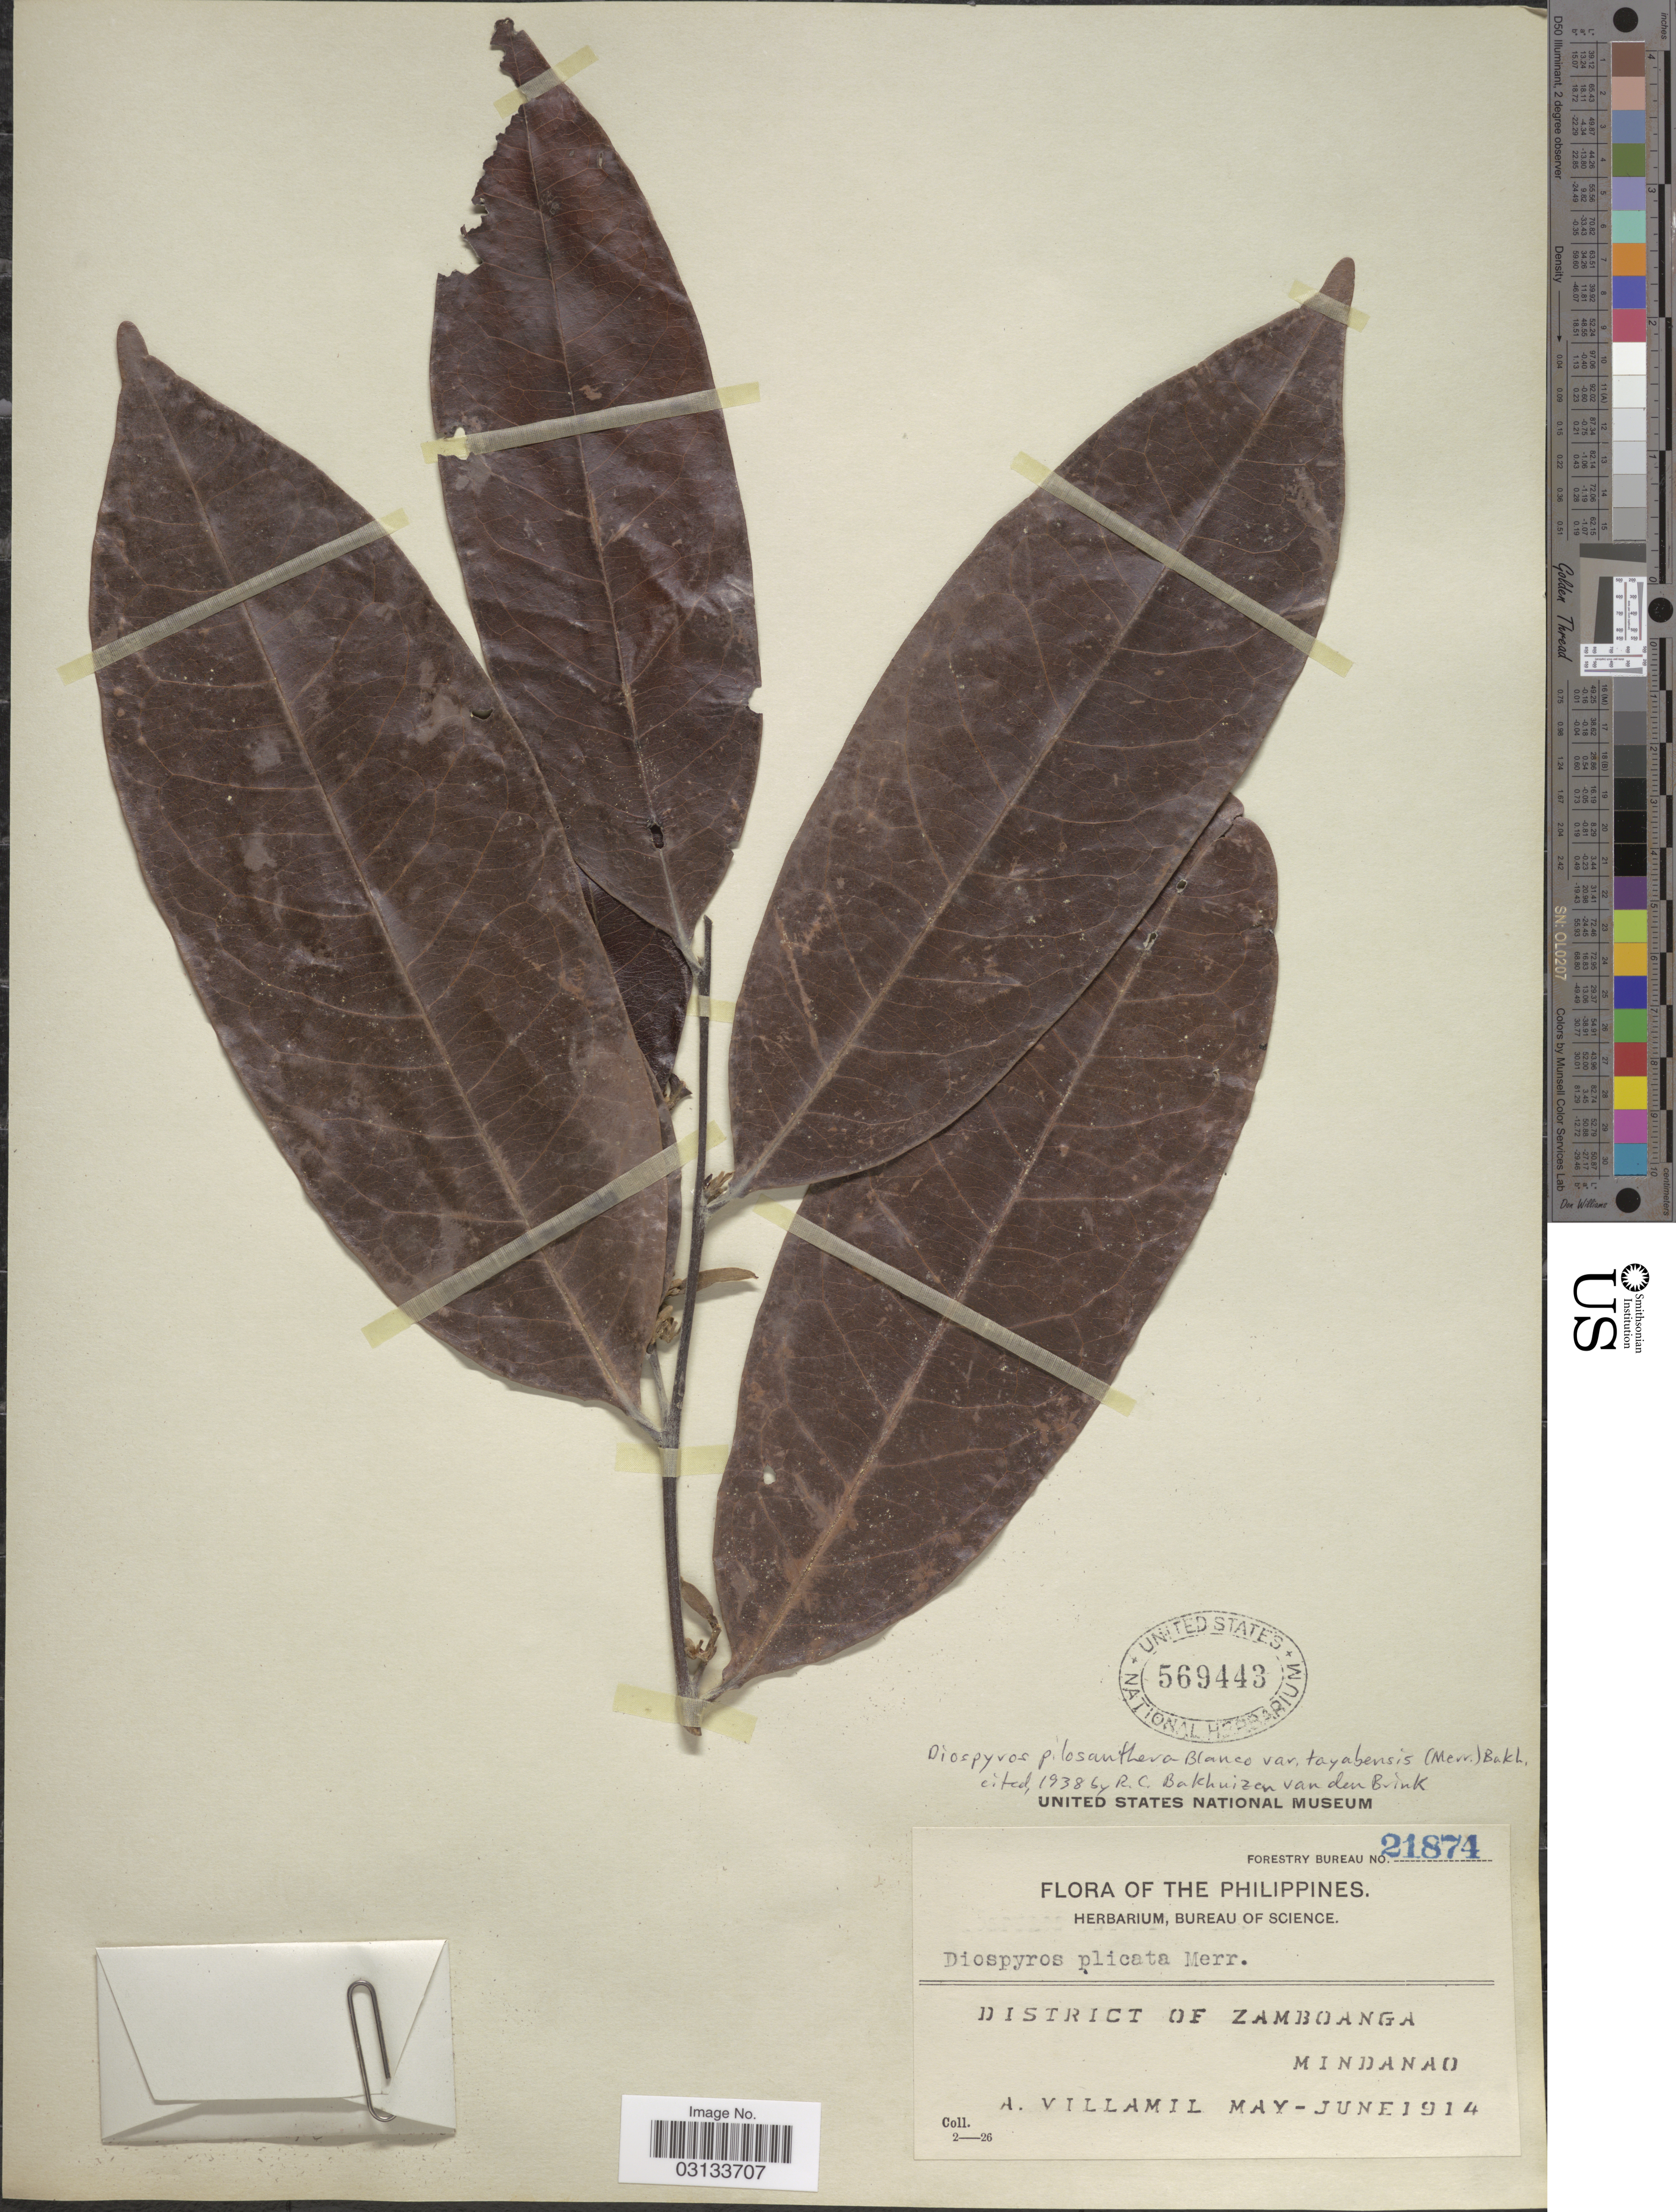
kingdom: Plantae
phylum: Tracheophyta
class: Magnoliopsida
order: Ericales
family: Ebenaceae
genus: Diospyros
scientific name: Diospyros pilosanthera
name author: Blanco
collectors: A. Villamil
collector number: Forestry Bureau 21874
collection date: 1914-05/1914-06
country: Philippines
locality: District of Zamboanga. Mindanao.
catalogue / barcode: US 569443